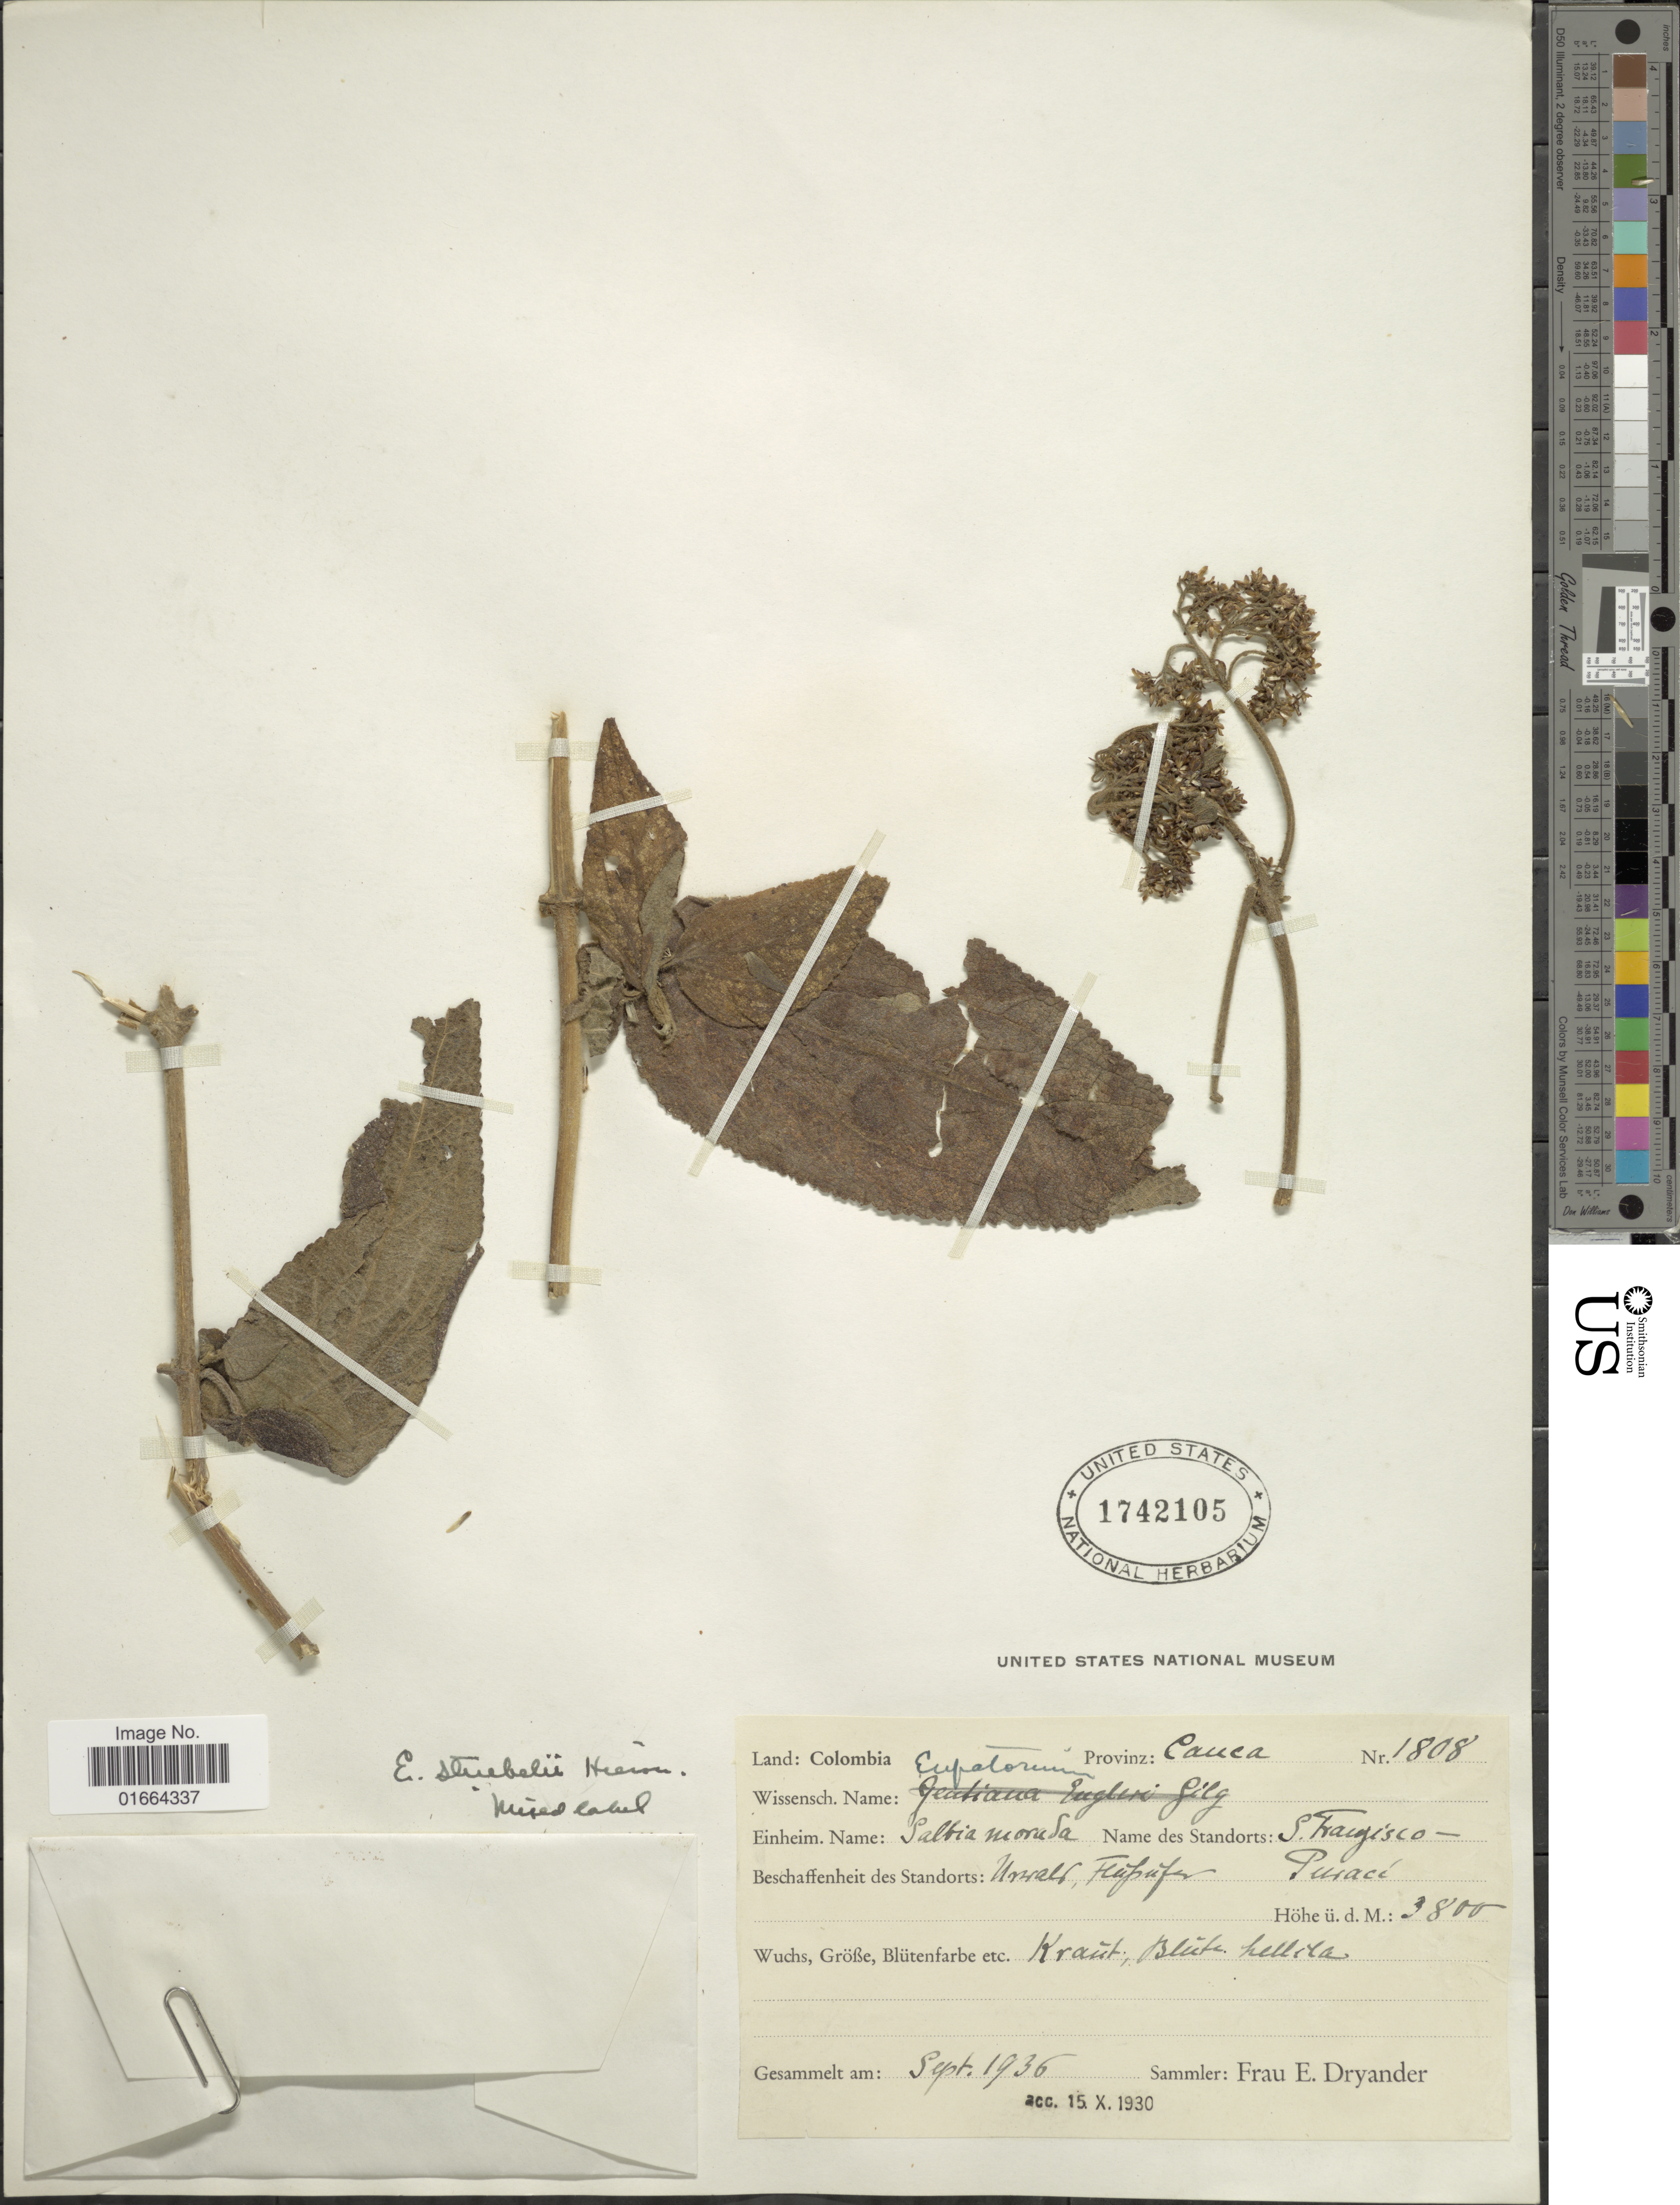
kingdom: Plantae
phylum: Tracheophyta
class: Magnoliopsida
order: Asterales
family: Asteraceae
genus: Asplundianthus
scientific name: Asplundianthus pseudostuebelii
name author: R.M. King & H. Rob.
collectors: F. Dryander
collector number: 1808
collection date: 1936-09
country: Colombia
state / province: Cauca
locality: Urwald, Flussufer Puracé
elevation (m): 3800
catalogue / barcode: US 1742105